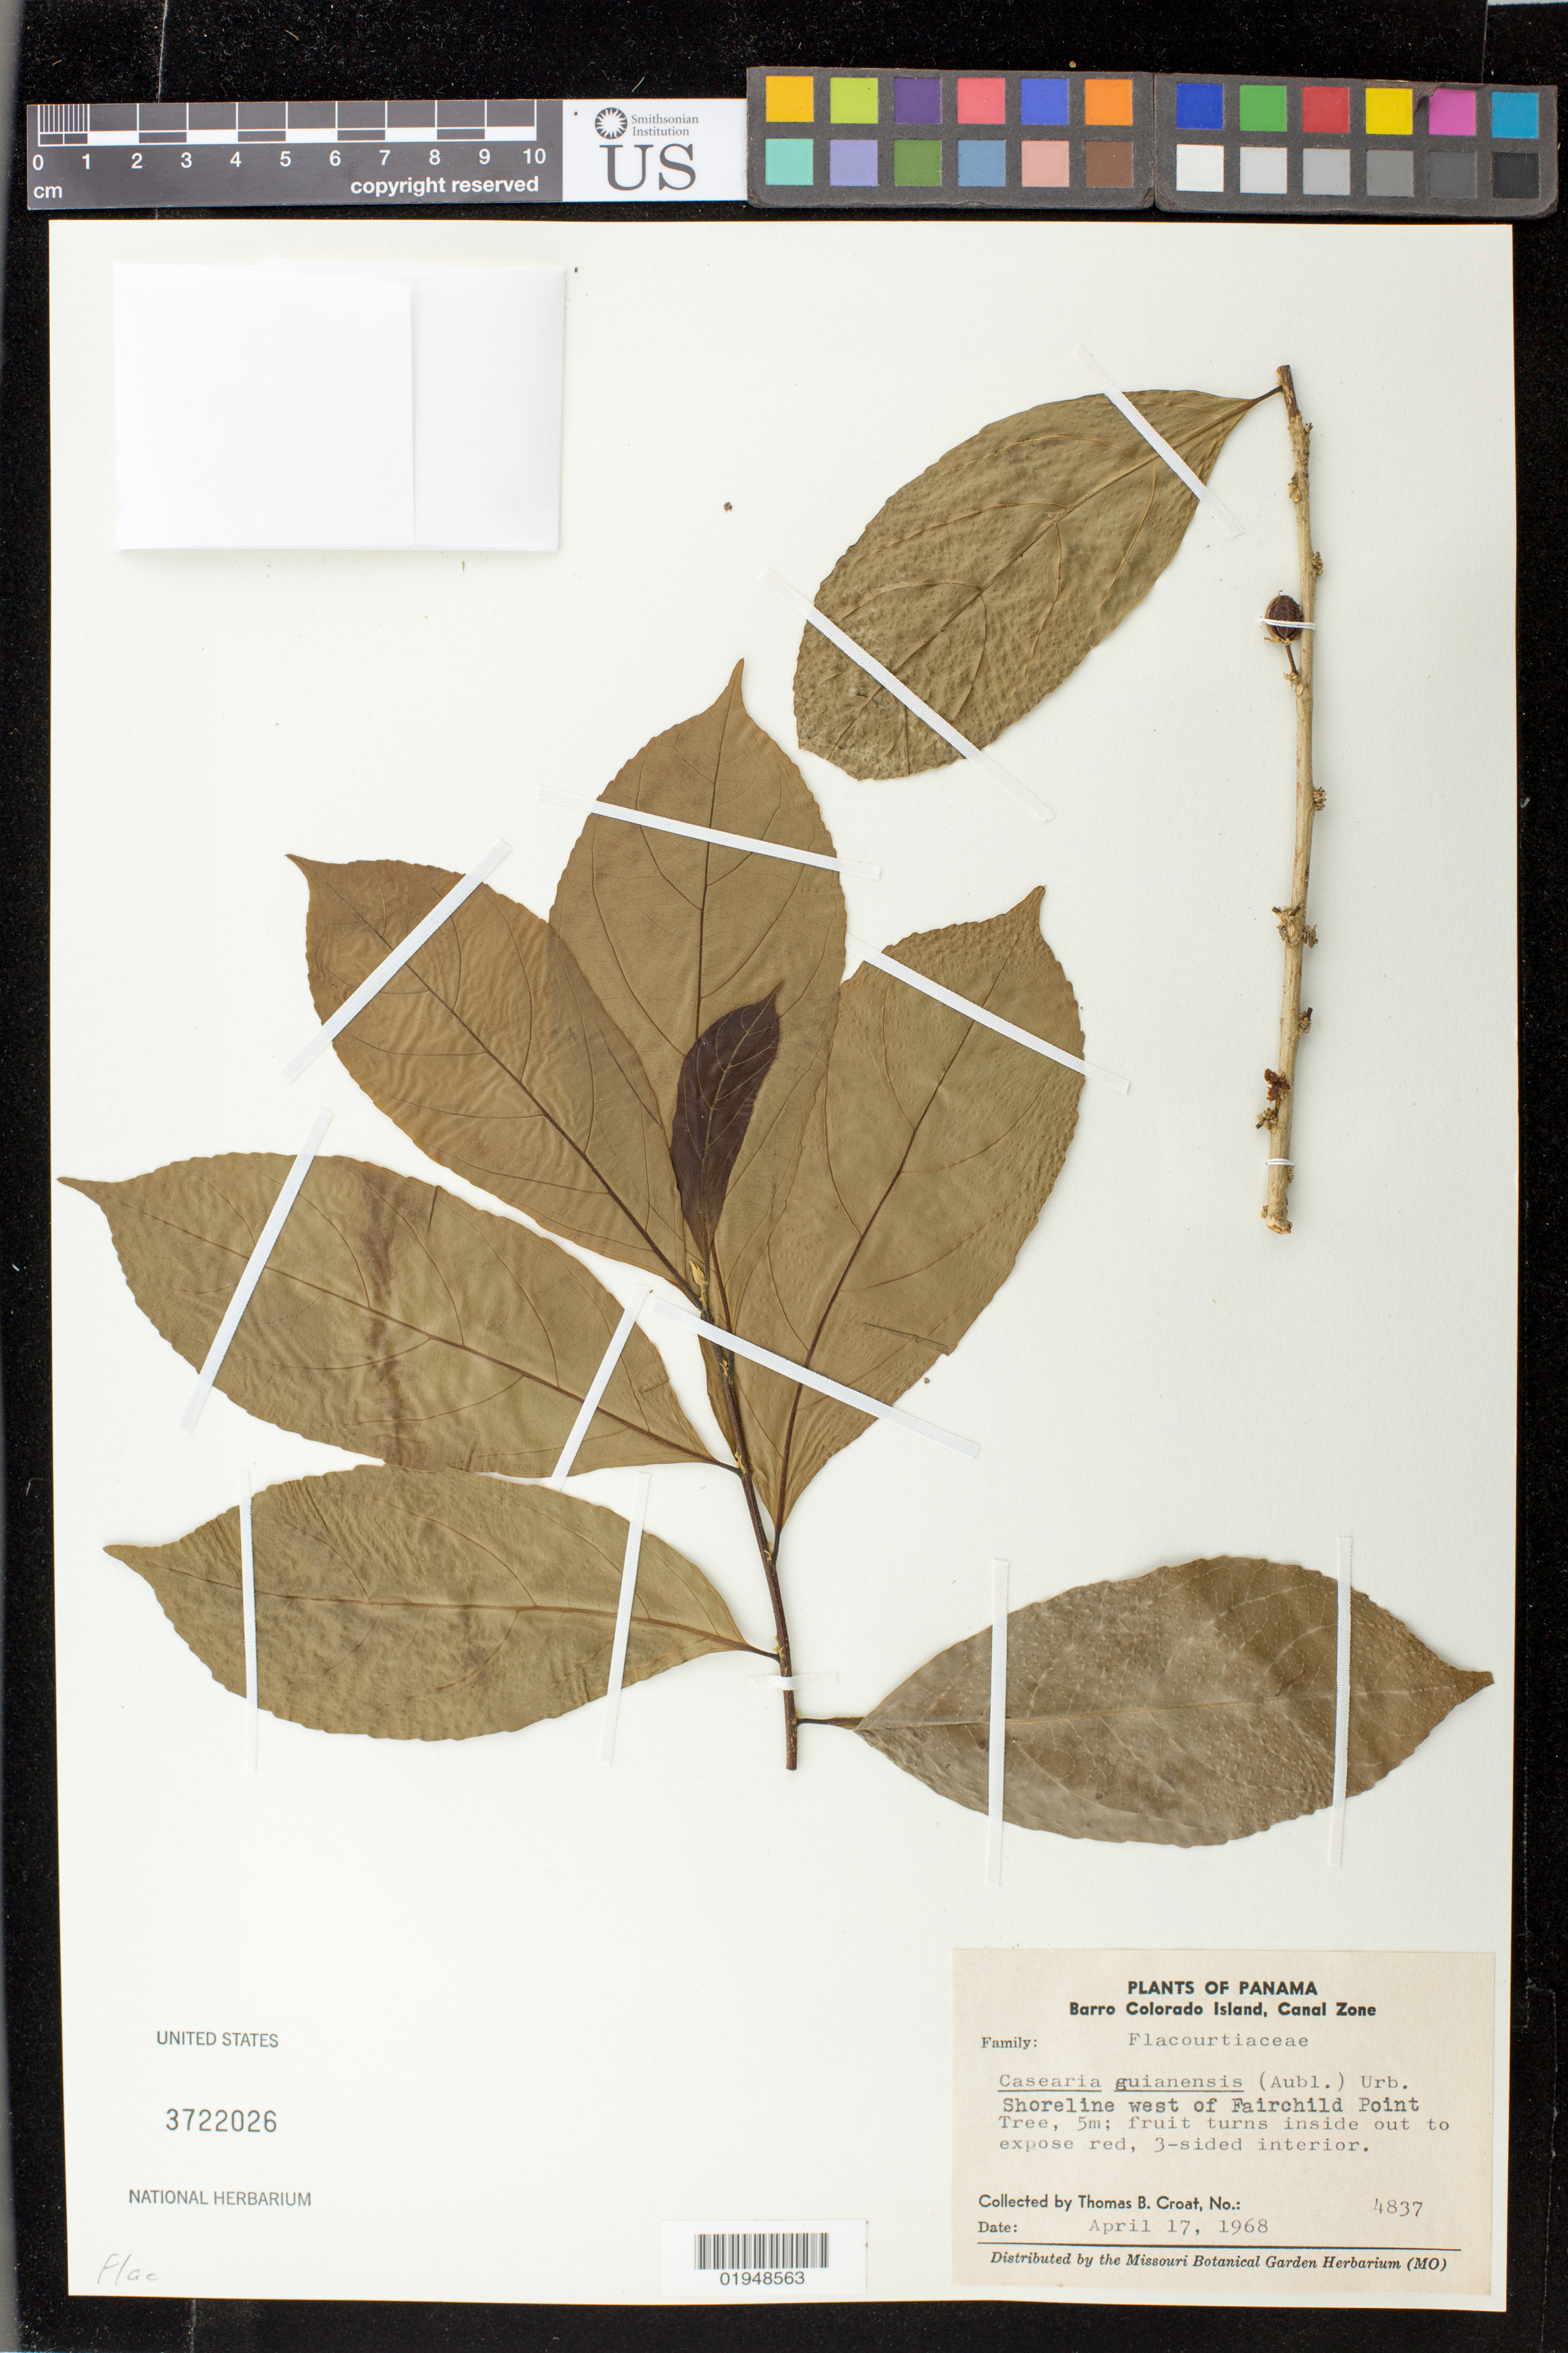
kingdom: Plantae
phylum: Tracheophyta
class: Magnoliopsida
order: Malpighiales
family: Salicaceae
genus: Casearia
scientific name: Casearia sylvestris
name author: Sw.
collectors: T. B. Croat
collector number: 4837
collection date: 1968-04-17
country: Panama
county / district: Canal Zone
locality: Shoreline W of Fairchild Point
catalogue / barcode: US 3722026